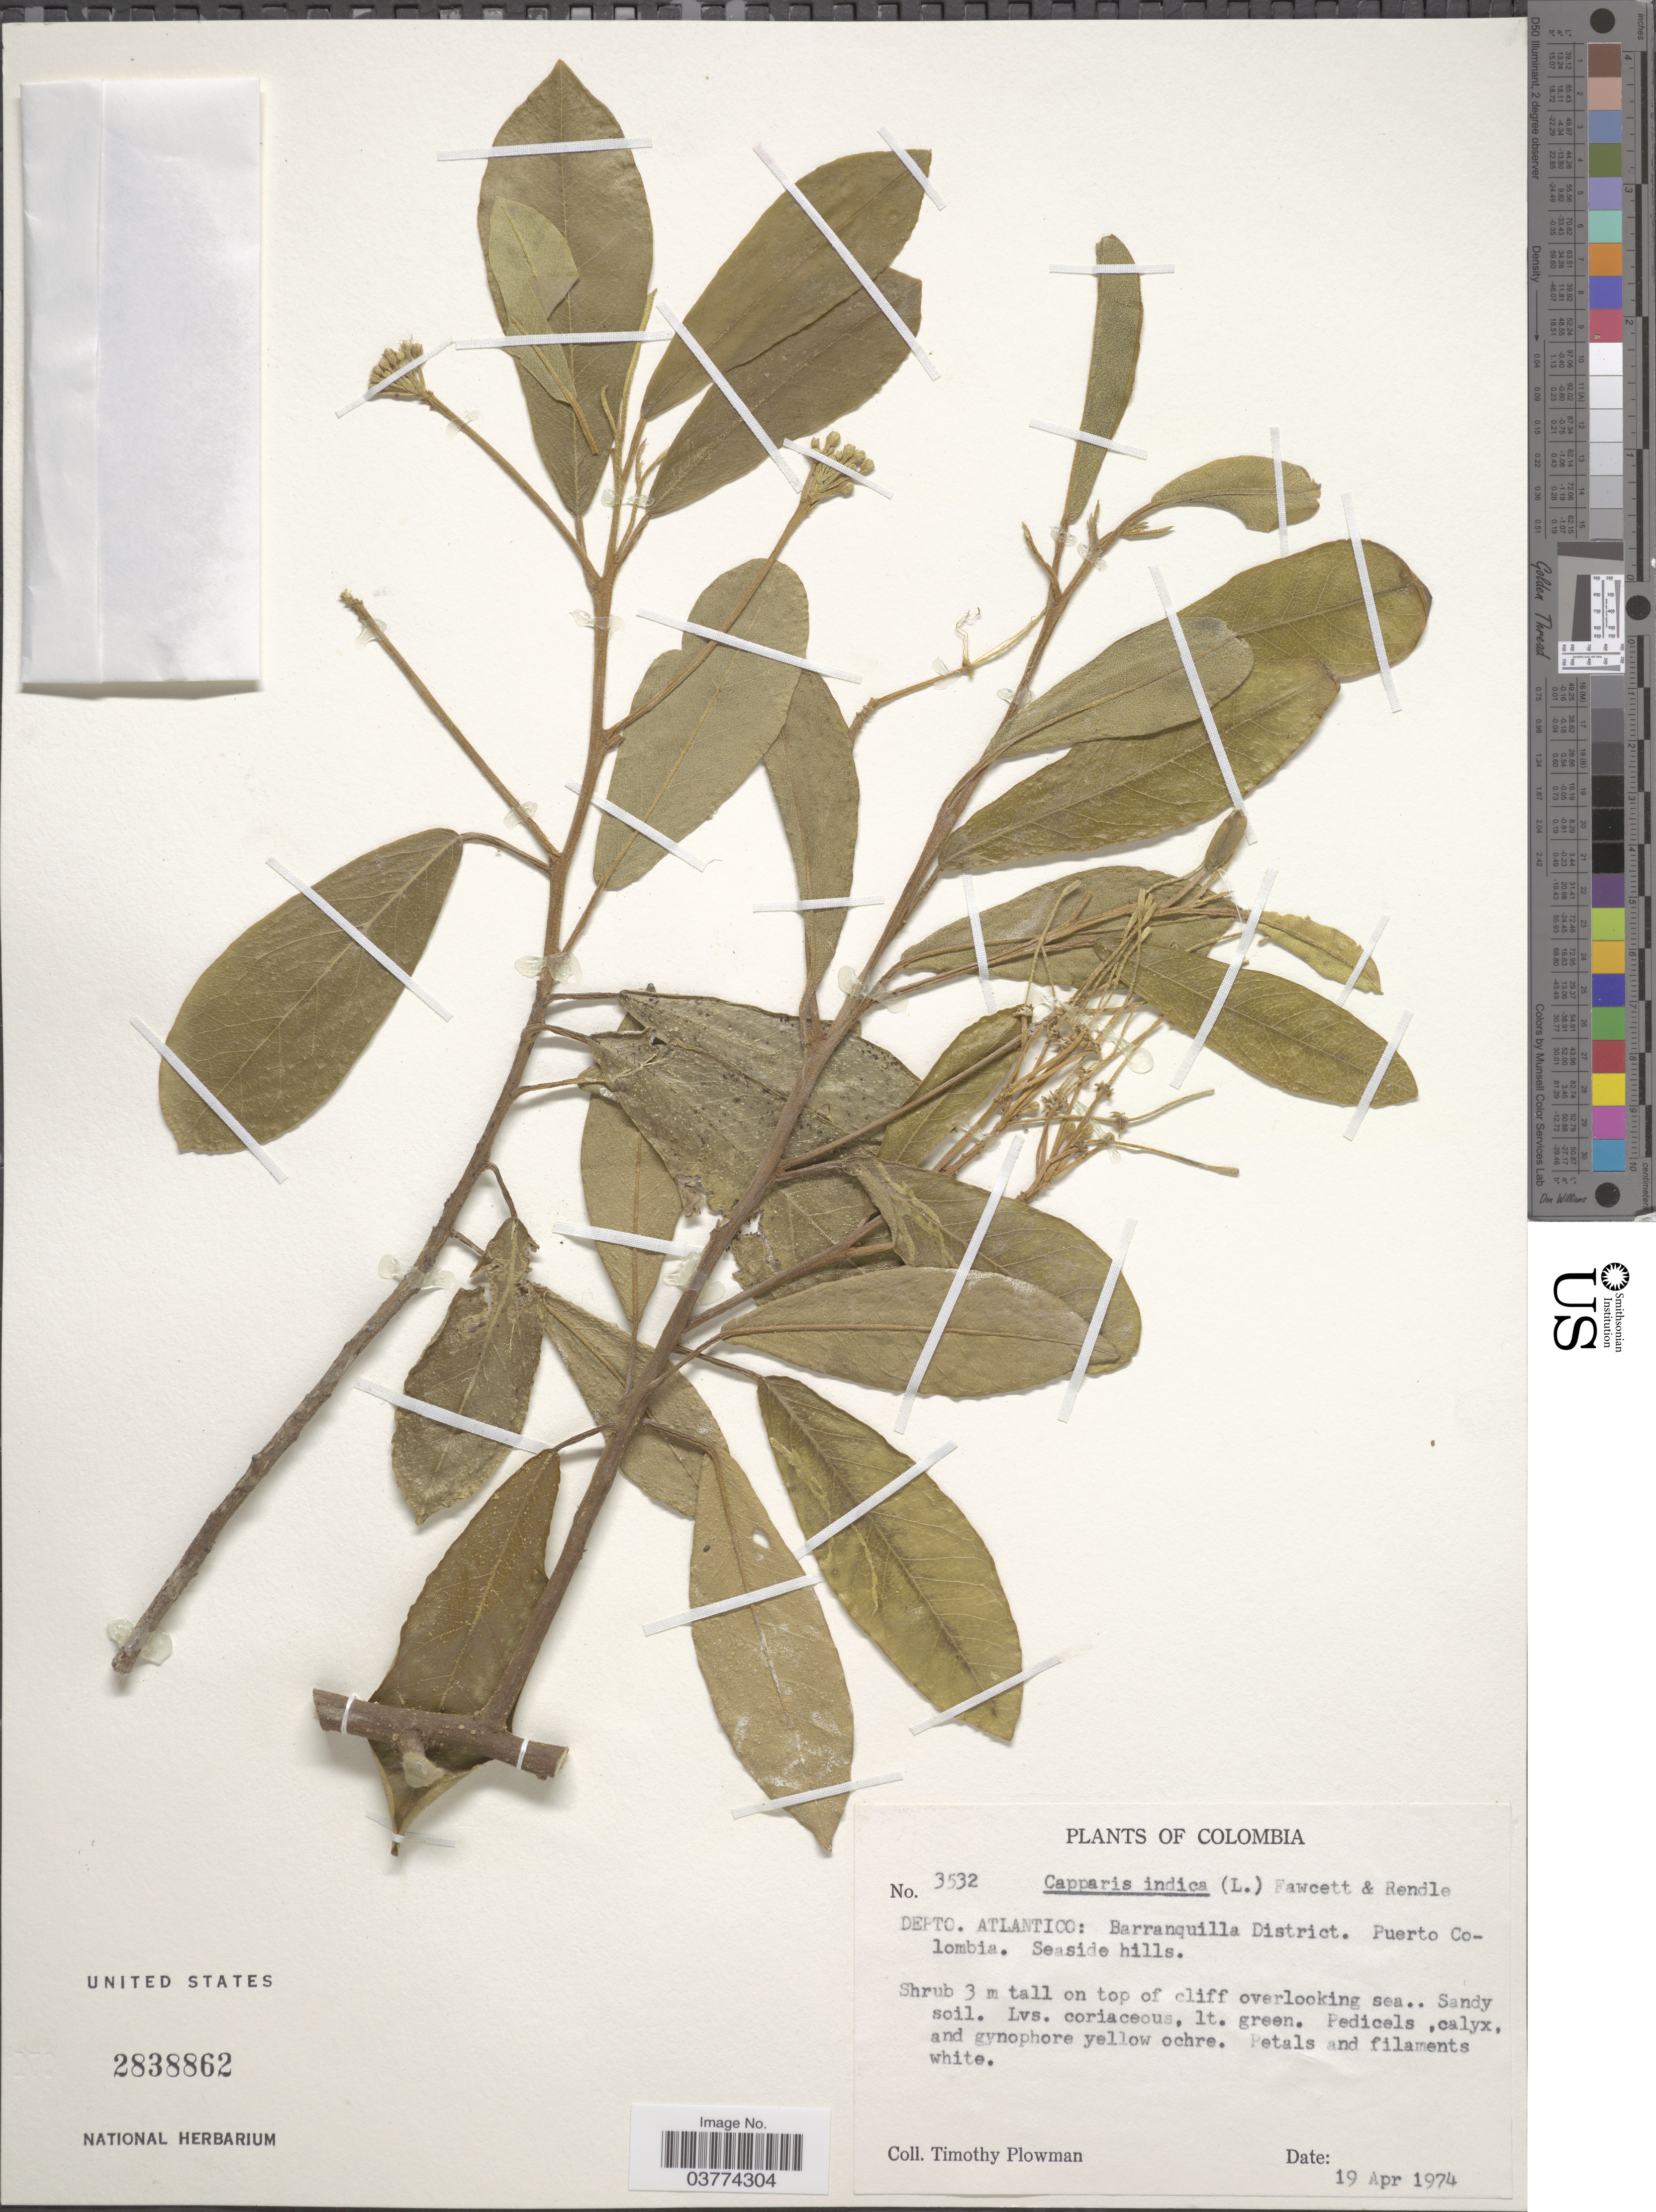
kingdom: Plantae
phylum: Tracheophyta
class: Magnoliopsida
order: Brassicales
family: Capparaceae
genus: Quadrella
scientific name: Quadrella indica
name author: (L.) Iltis & Cornejo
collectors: T. Plowman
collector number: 3532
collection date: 1974-04-19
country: Colombia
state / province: Atlántico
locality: Depto. Atlantico: Barranquilla District. Puerto Colombia. Seaside hills.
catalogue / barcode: US 2838862